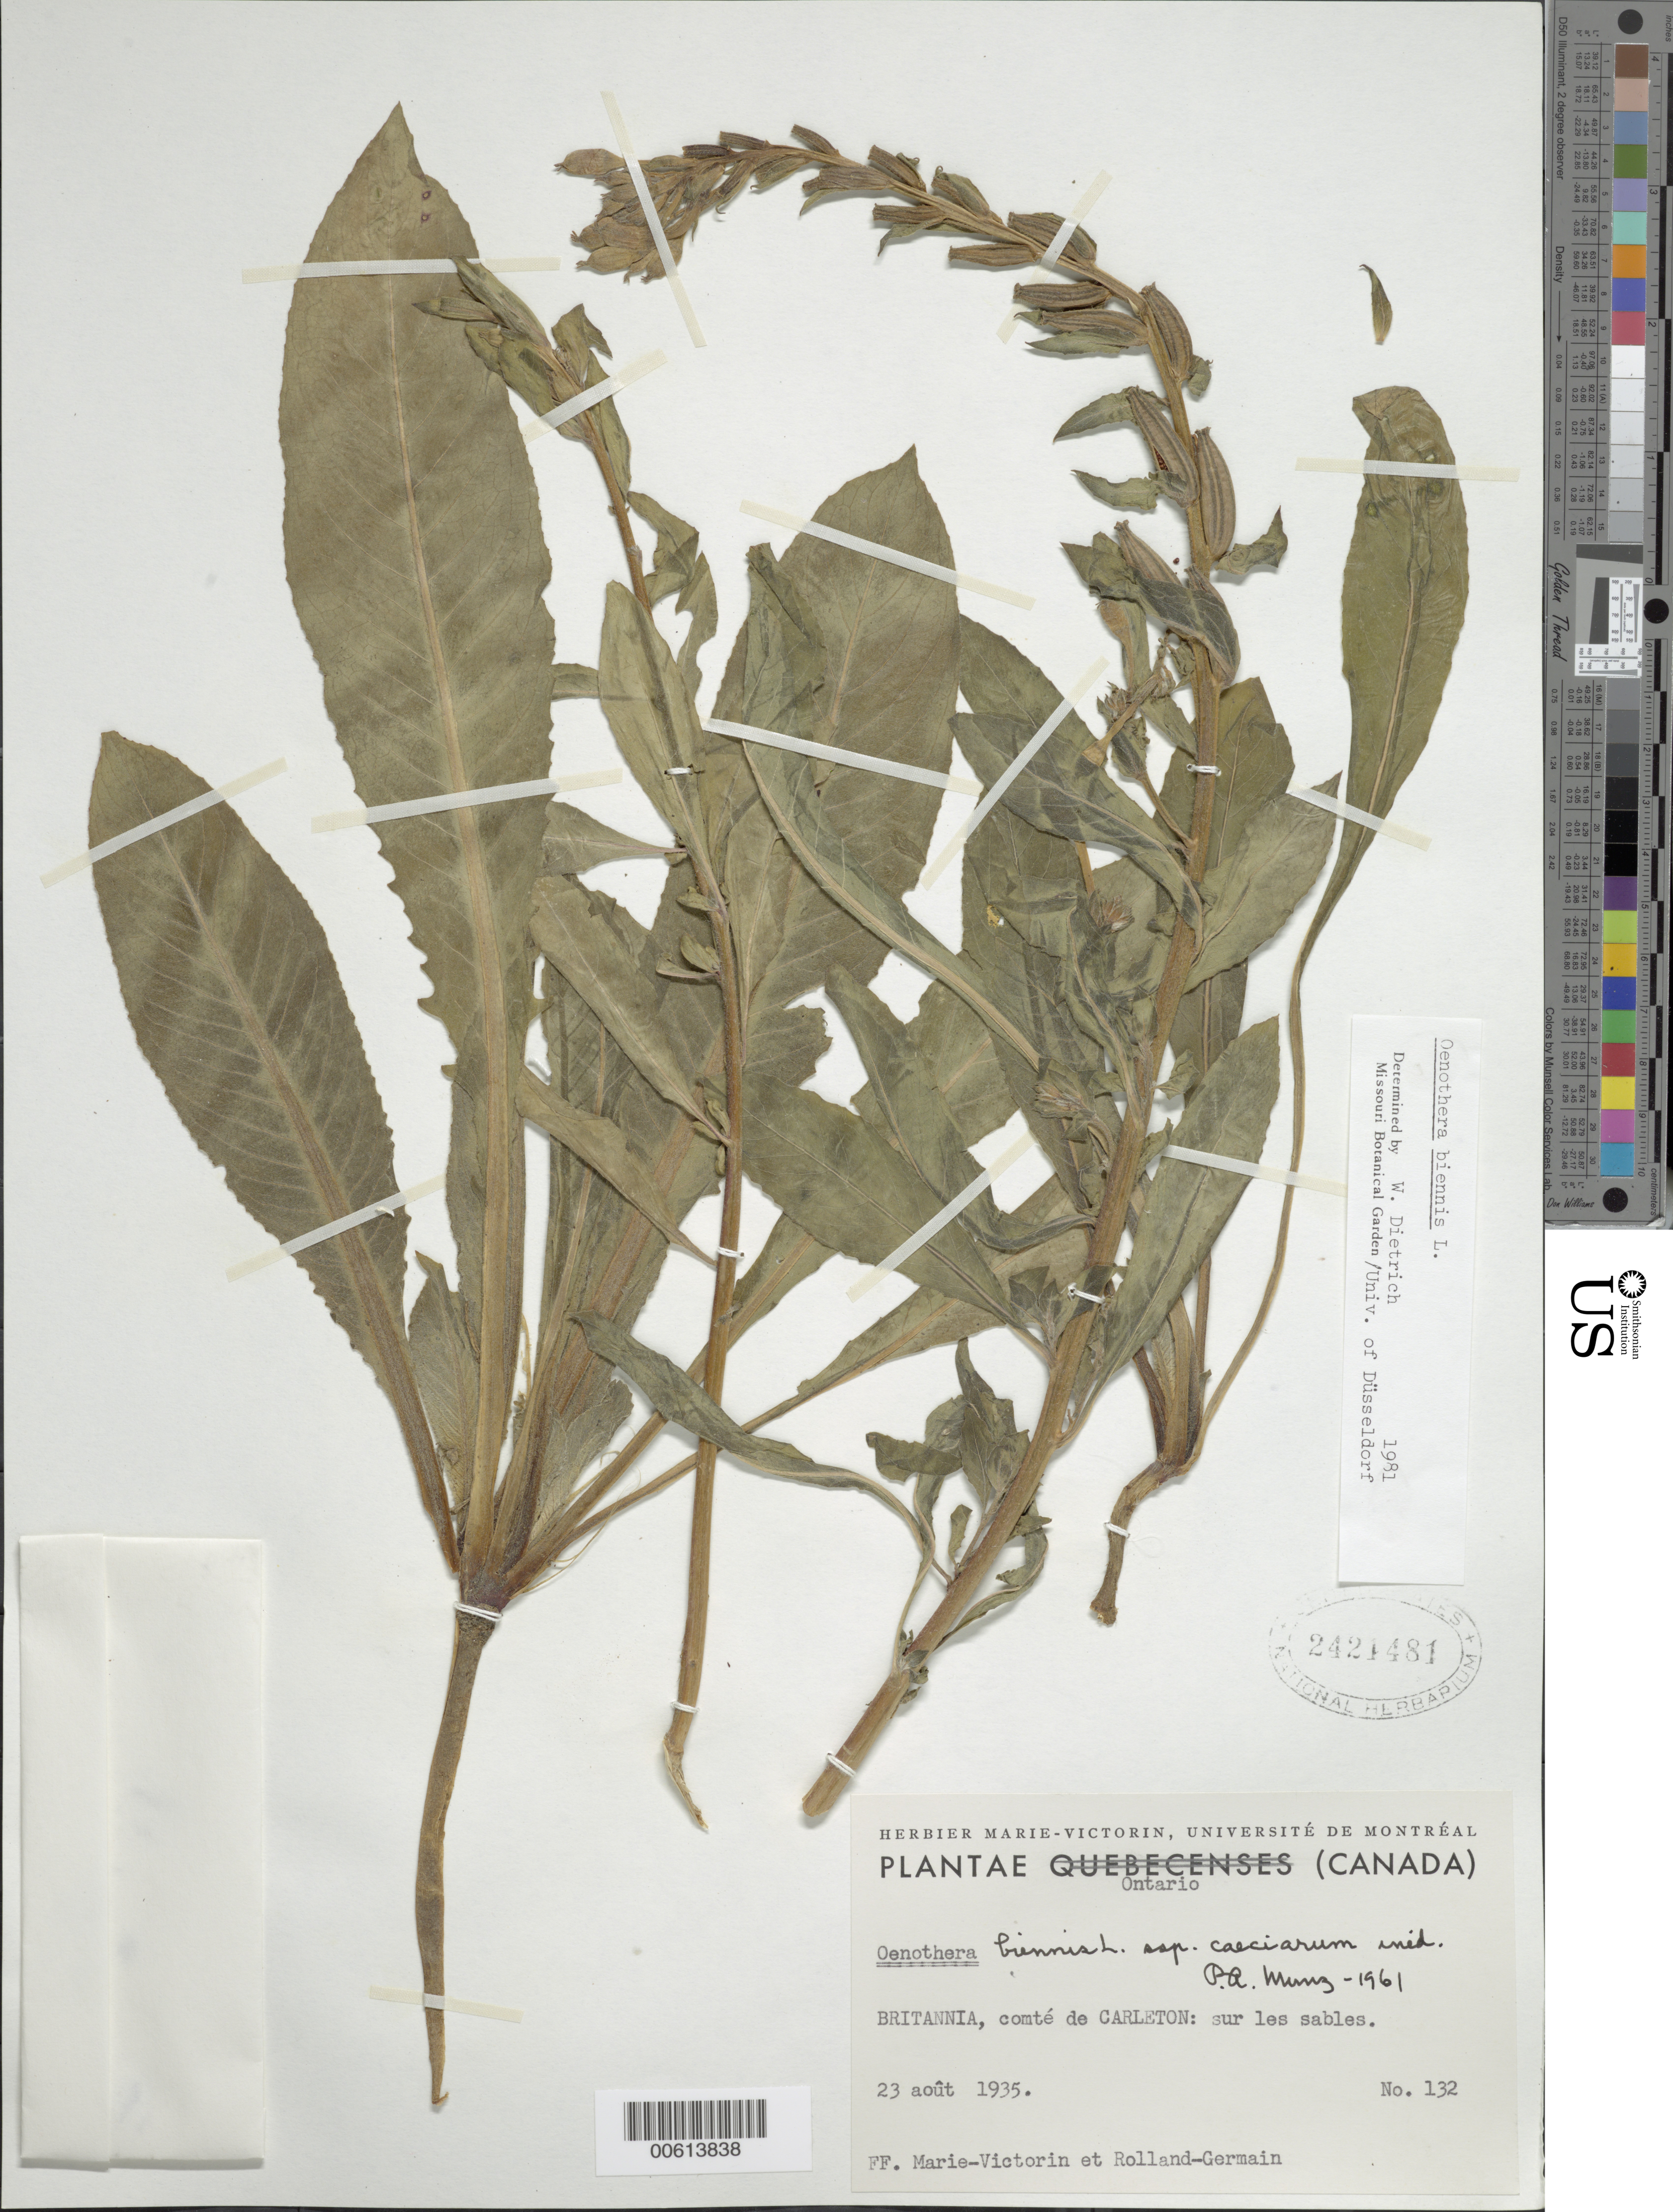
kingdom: Plantae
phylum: Tracheophyta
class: Magnoliopsida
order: Myrtales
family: Onagraceae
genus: Oenothera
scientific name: Oenothera biennis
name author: L.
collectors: Fr. Marie-Victorin & Rolland-Germain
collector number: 132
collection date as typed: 23 Aug 1935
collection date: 1935-08-23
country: Canada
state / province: Ontario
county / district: Ottawa-Carleton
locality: Britannia, comte de Carleton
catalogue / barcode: US 2421481